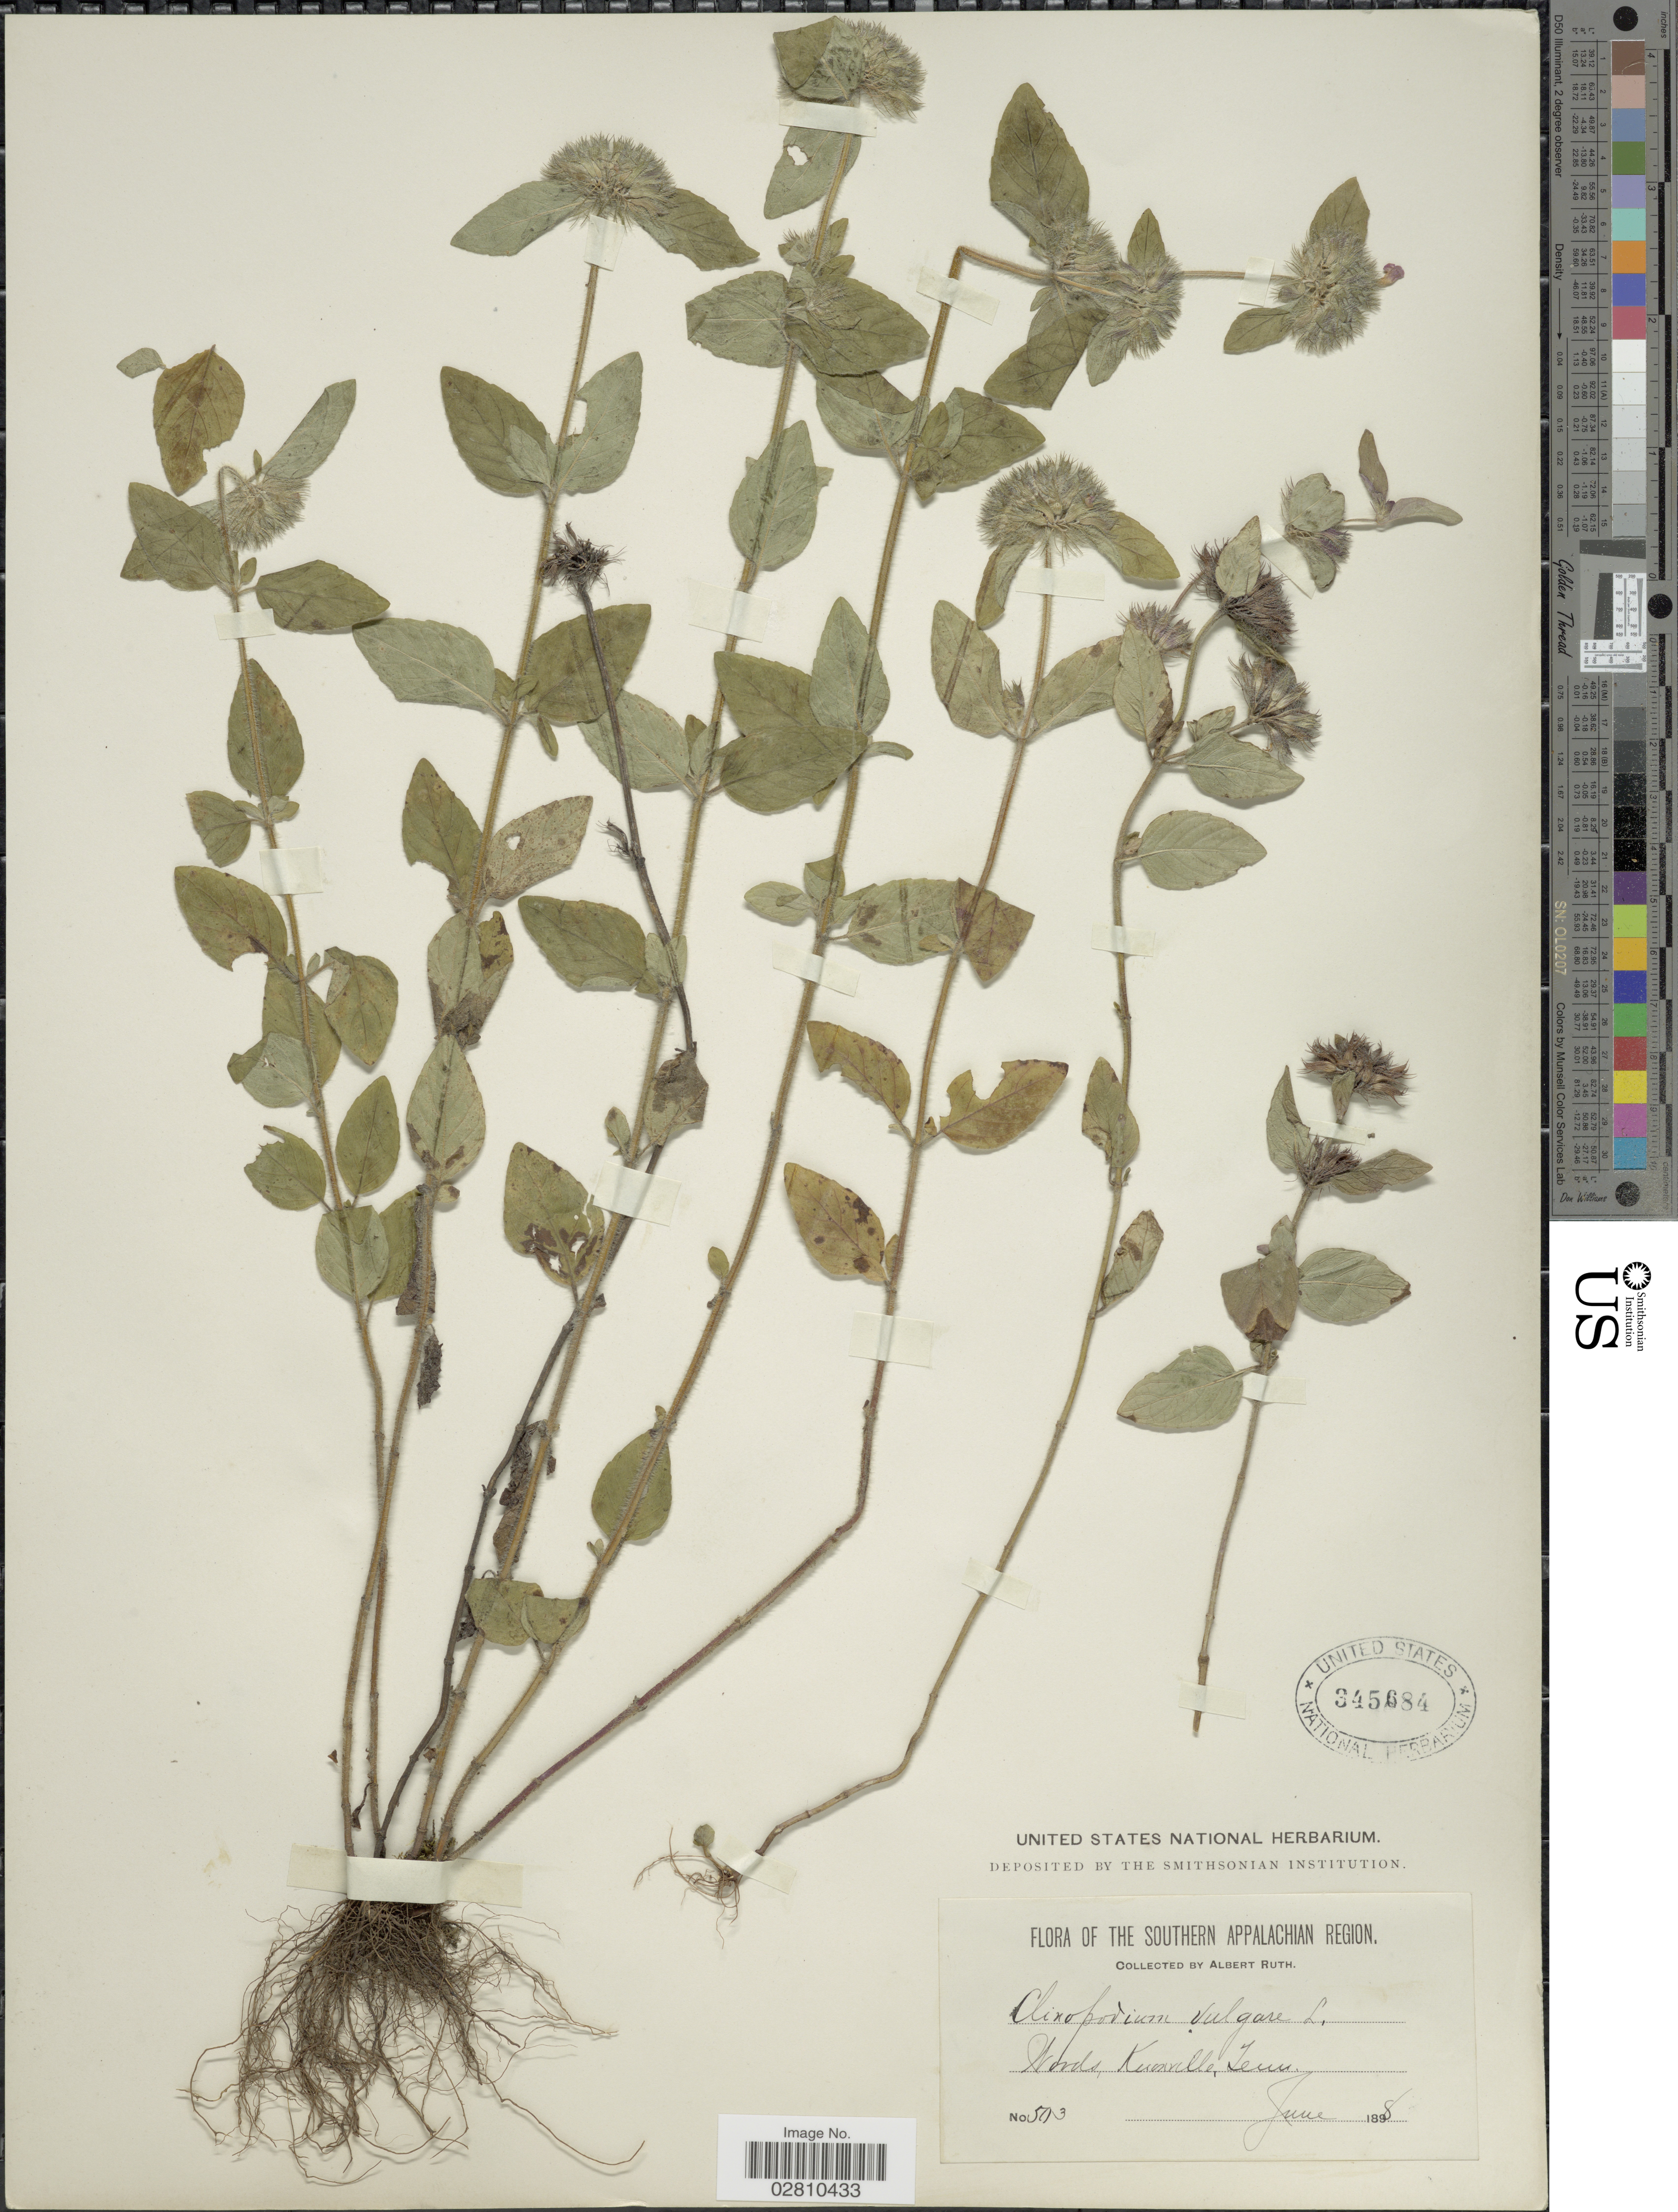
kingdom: Plantae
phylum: Tracheophyta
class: Magnoliopsida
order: Lamiales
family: Lamiaceae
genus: Clinopodium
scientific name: Clinopodium vulgare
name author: L.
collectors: A. Ruth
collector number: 503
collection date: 1898-06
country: United States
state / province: Tennessee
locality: Southern Appalachian Region. Woods, Knoxville, Tenn.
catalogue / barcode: US 345684